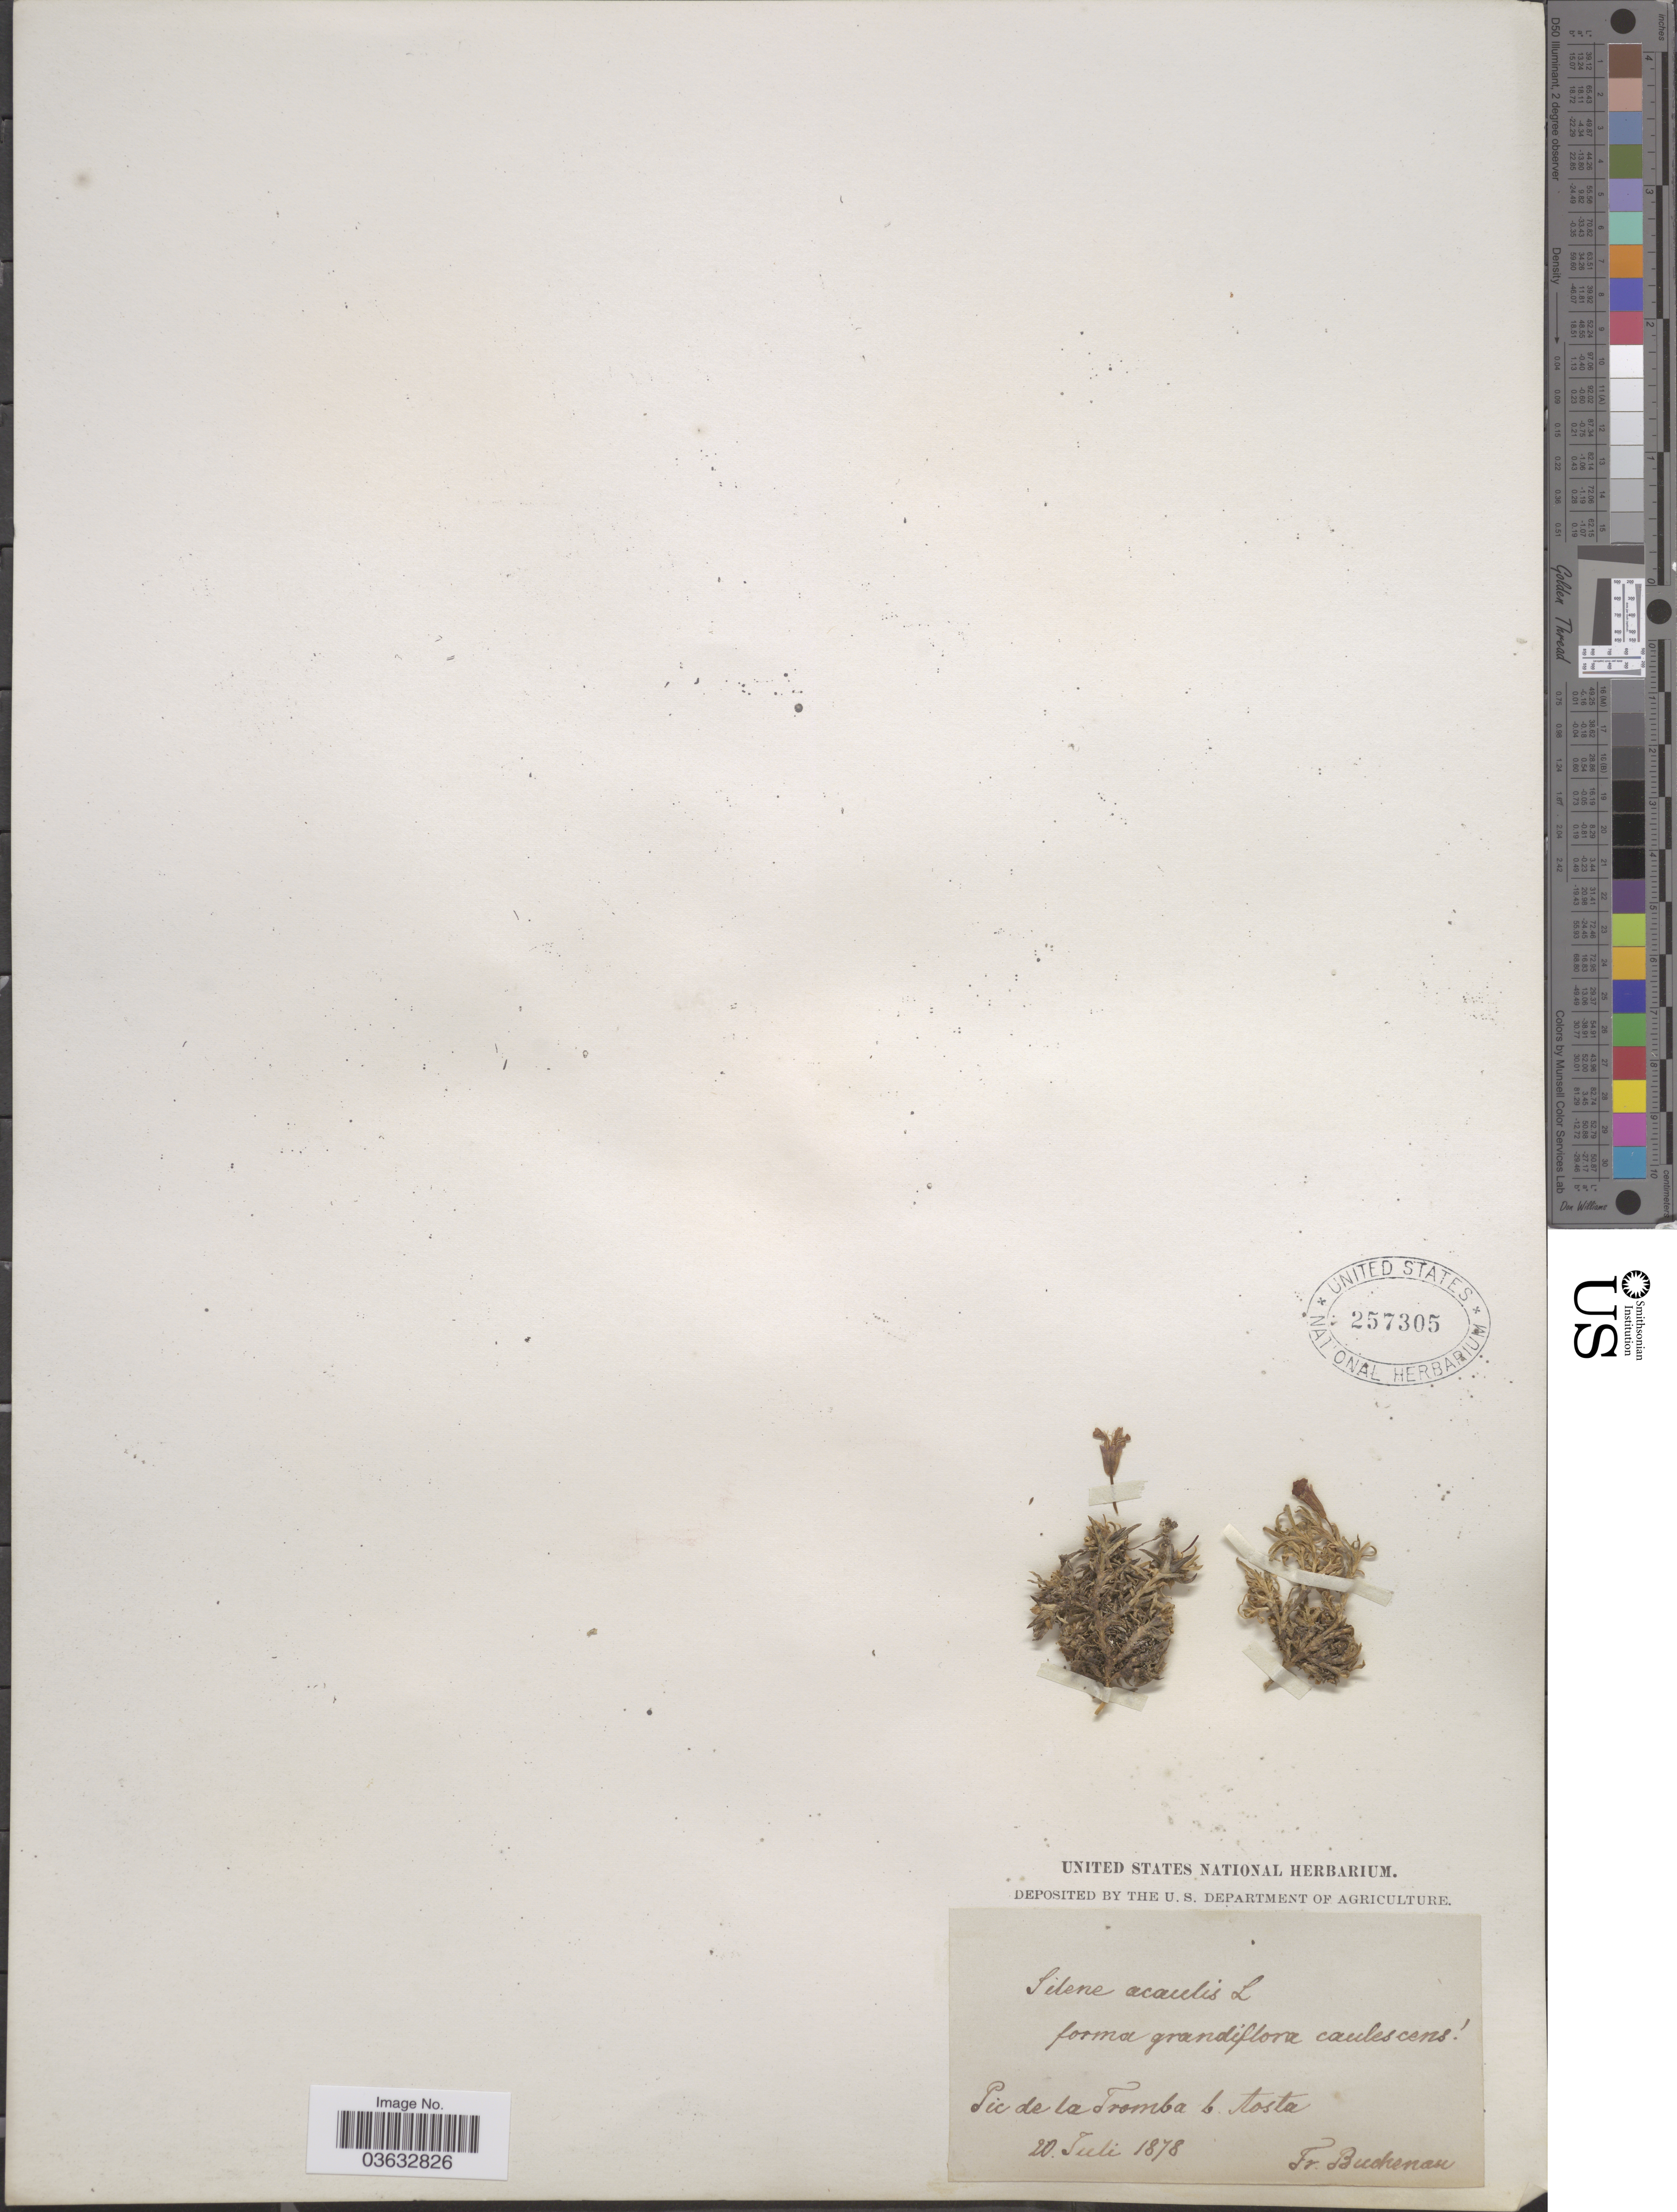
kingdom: Plantae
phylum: Tracheophyta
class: Magnoliopsida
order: Caryophyllales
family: Caryophyllaceae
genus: Silene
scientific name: Silene acaulis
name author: (L.) Jacq.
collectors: F. Buchenau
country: Italy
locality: Pic de la Tromba b. Aosta.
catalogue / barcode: US 257305